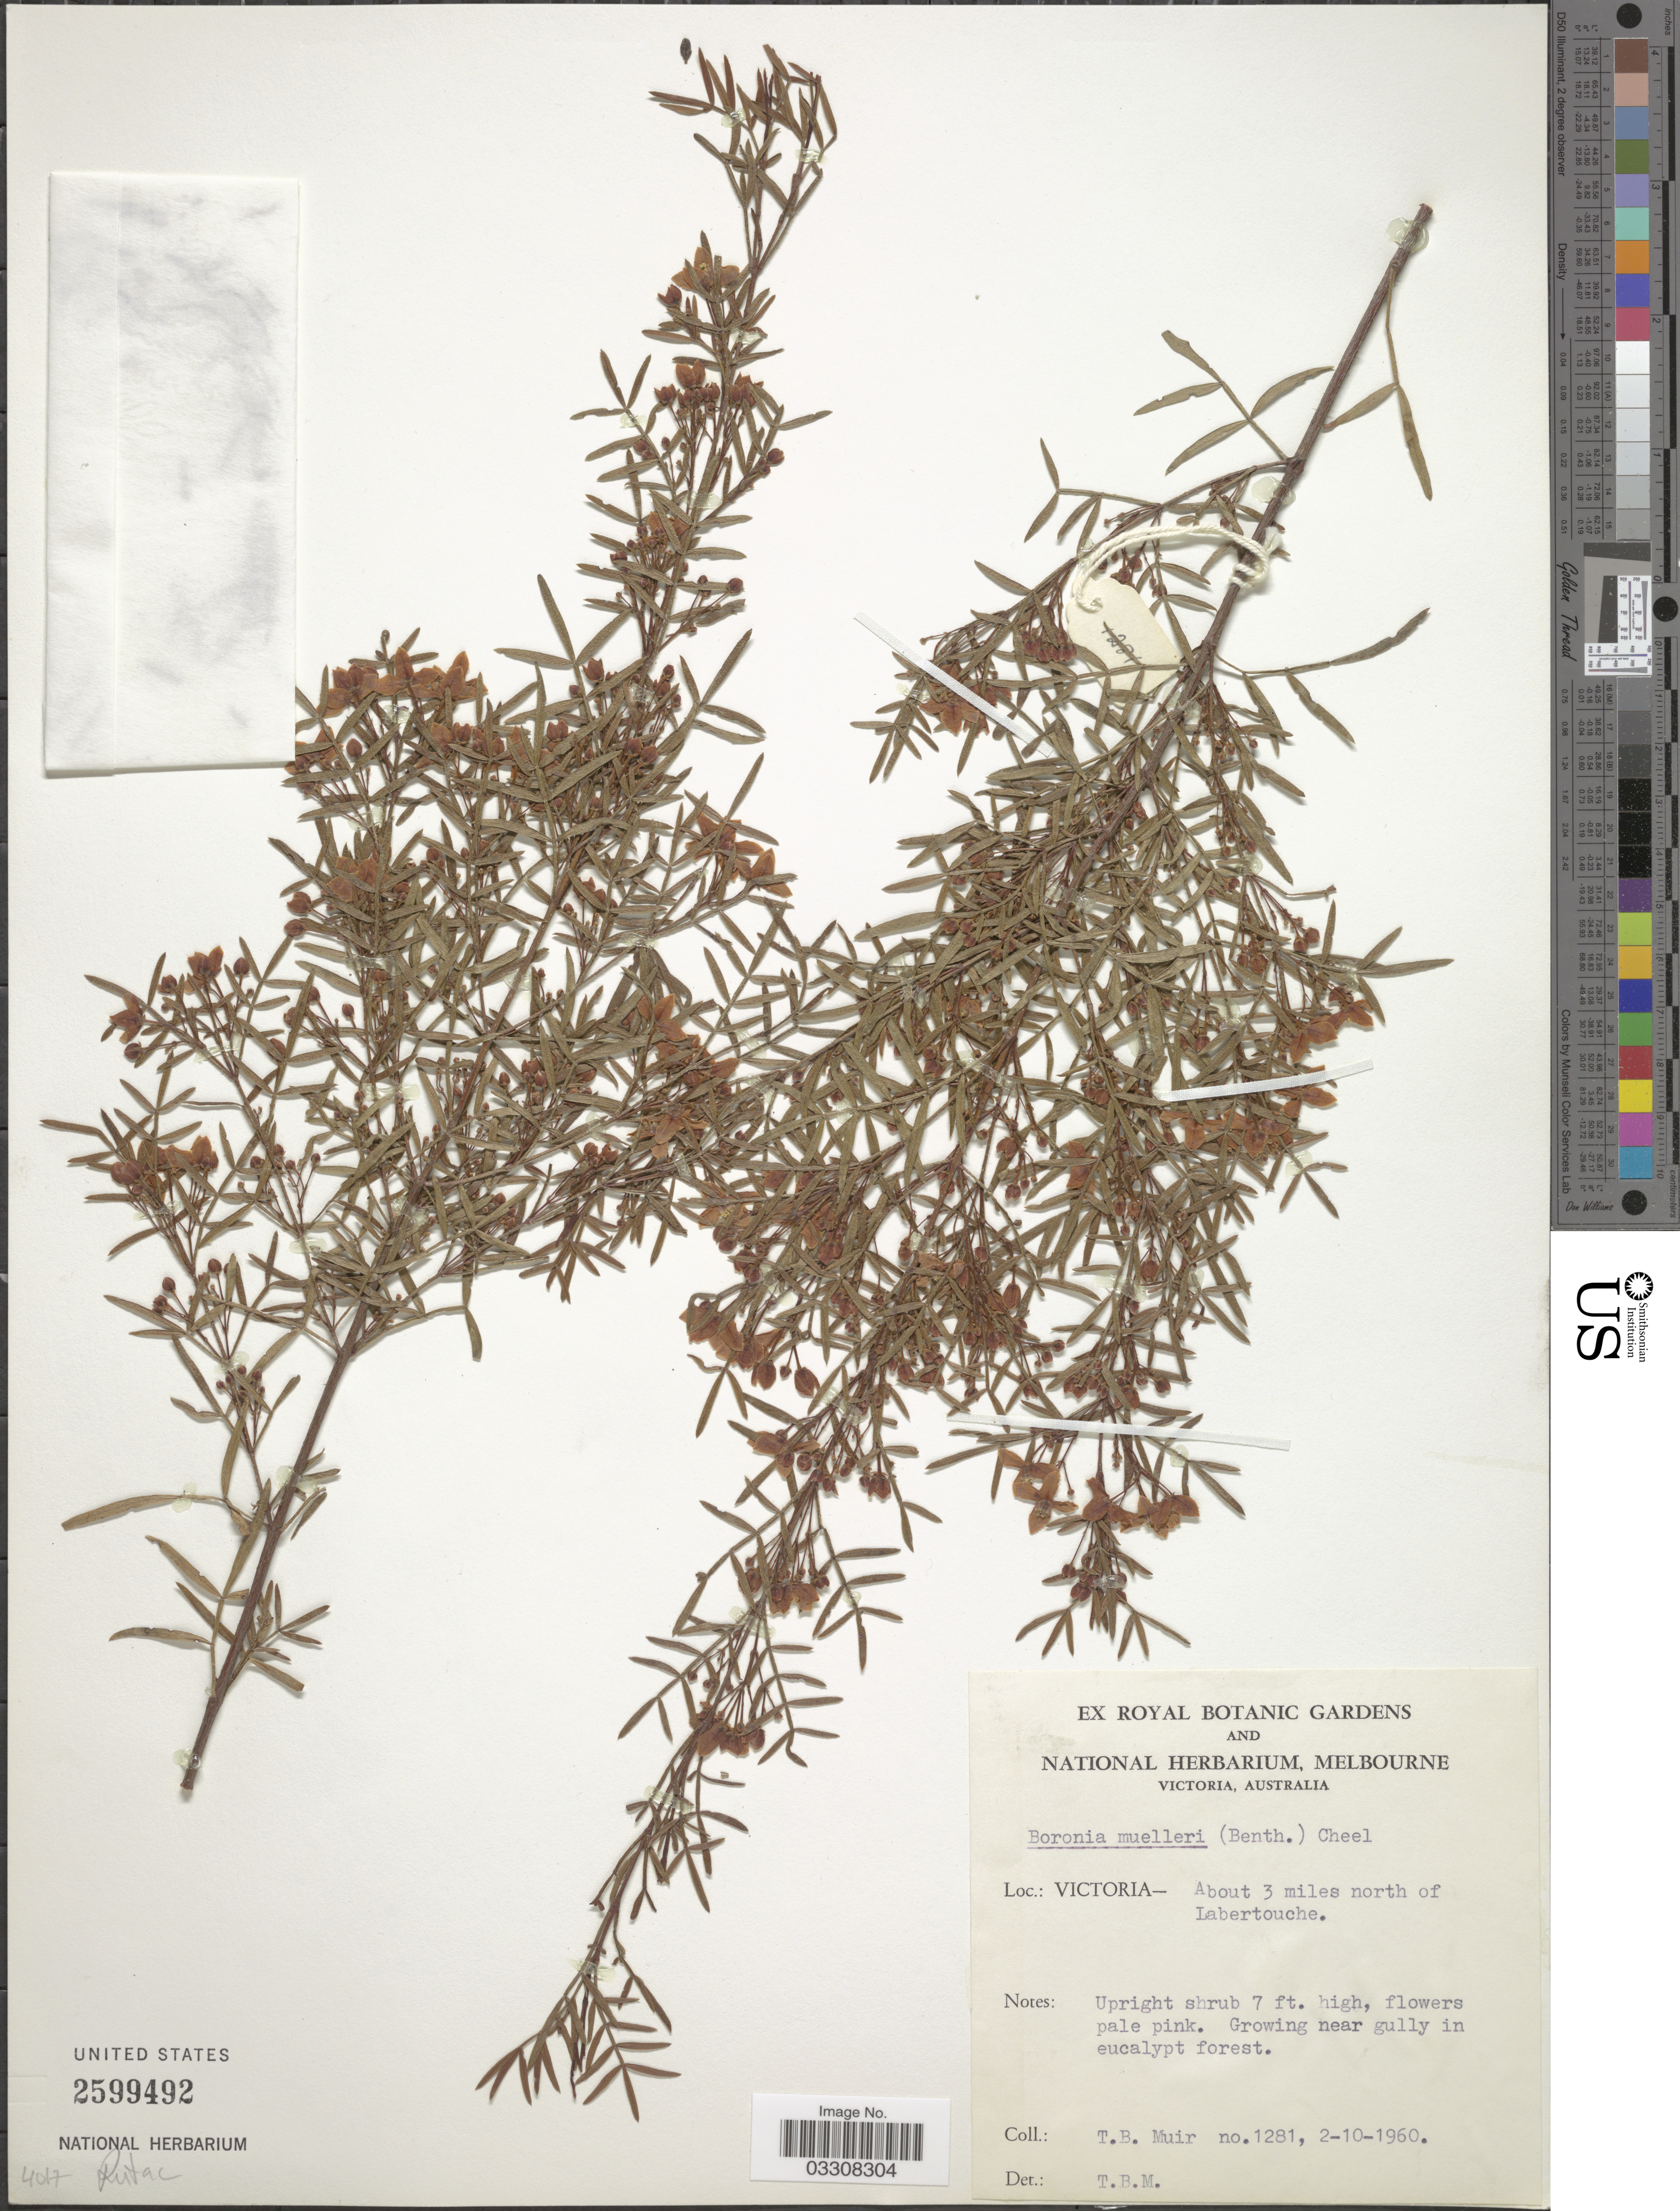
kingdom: Plantae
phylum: Tracheophyta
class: Magnoliopsida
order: Sapindales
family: Rutaceae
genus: Boronia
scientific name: Boronia muelleri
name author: (Benth.) Cheel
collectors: T. Muir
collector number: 1281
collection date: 1960-10-02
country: Australia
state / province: Victoria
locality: Victoria- About 3 miles north of Labertouche.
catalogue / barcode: US 2599492